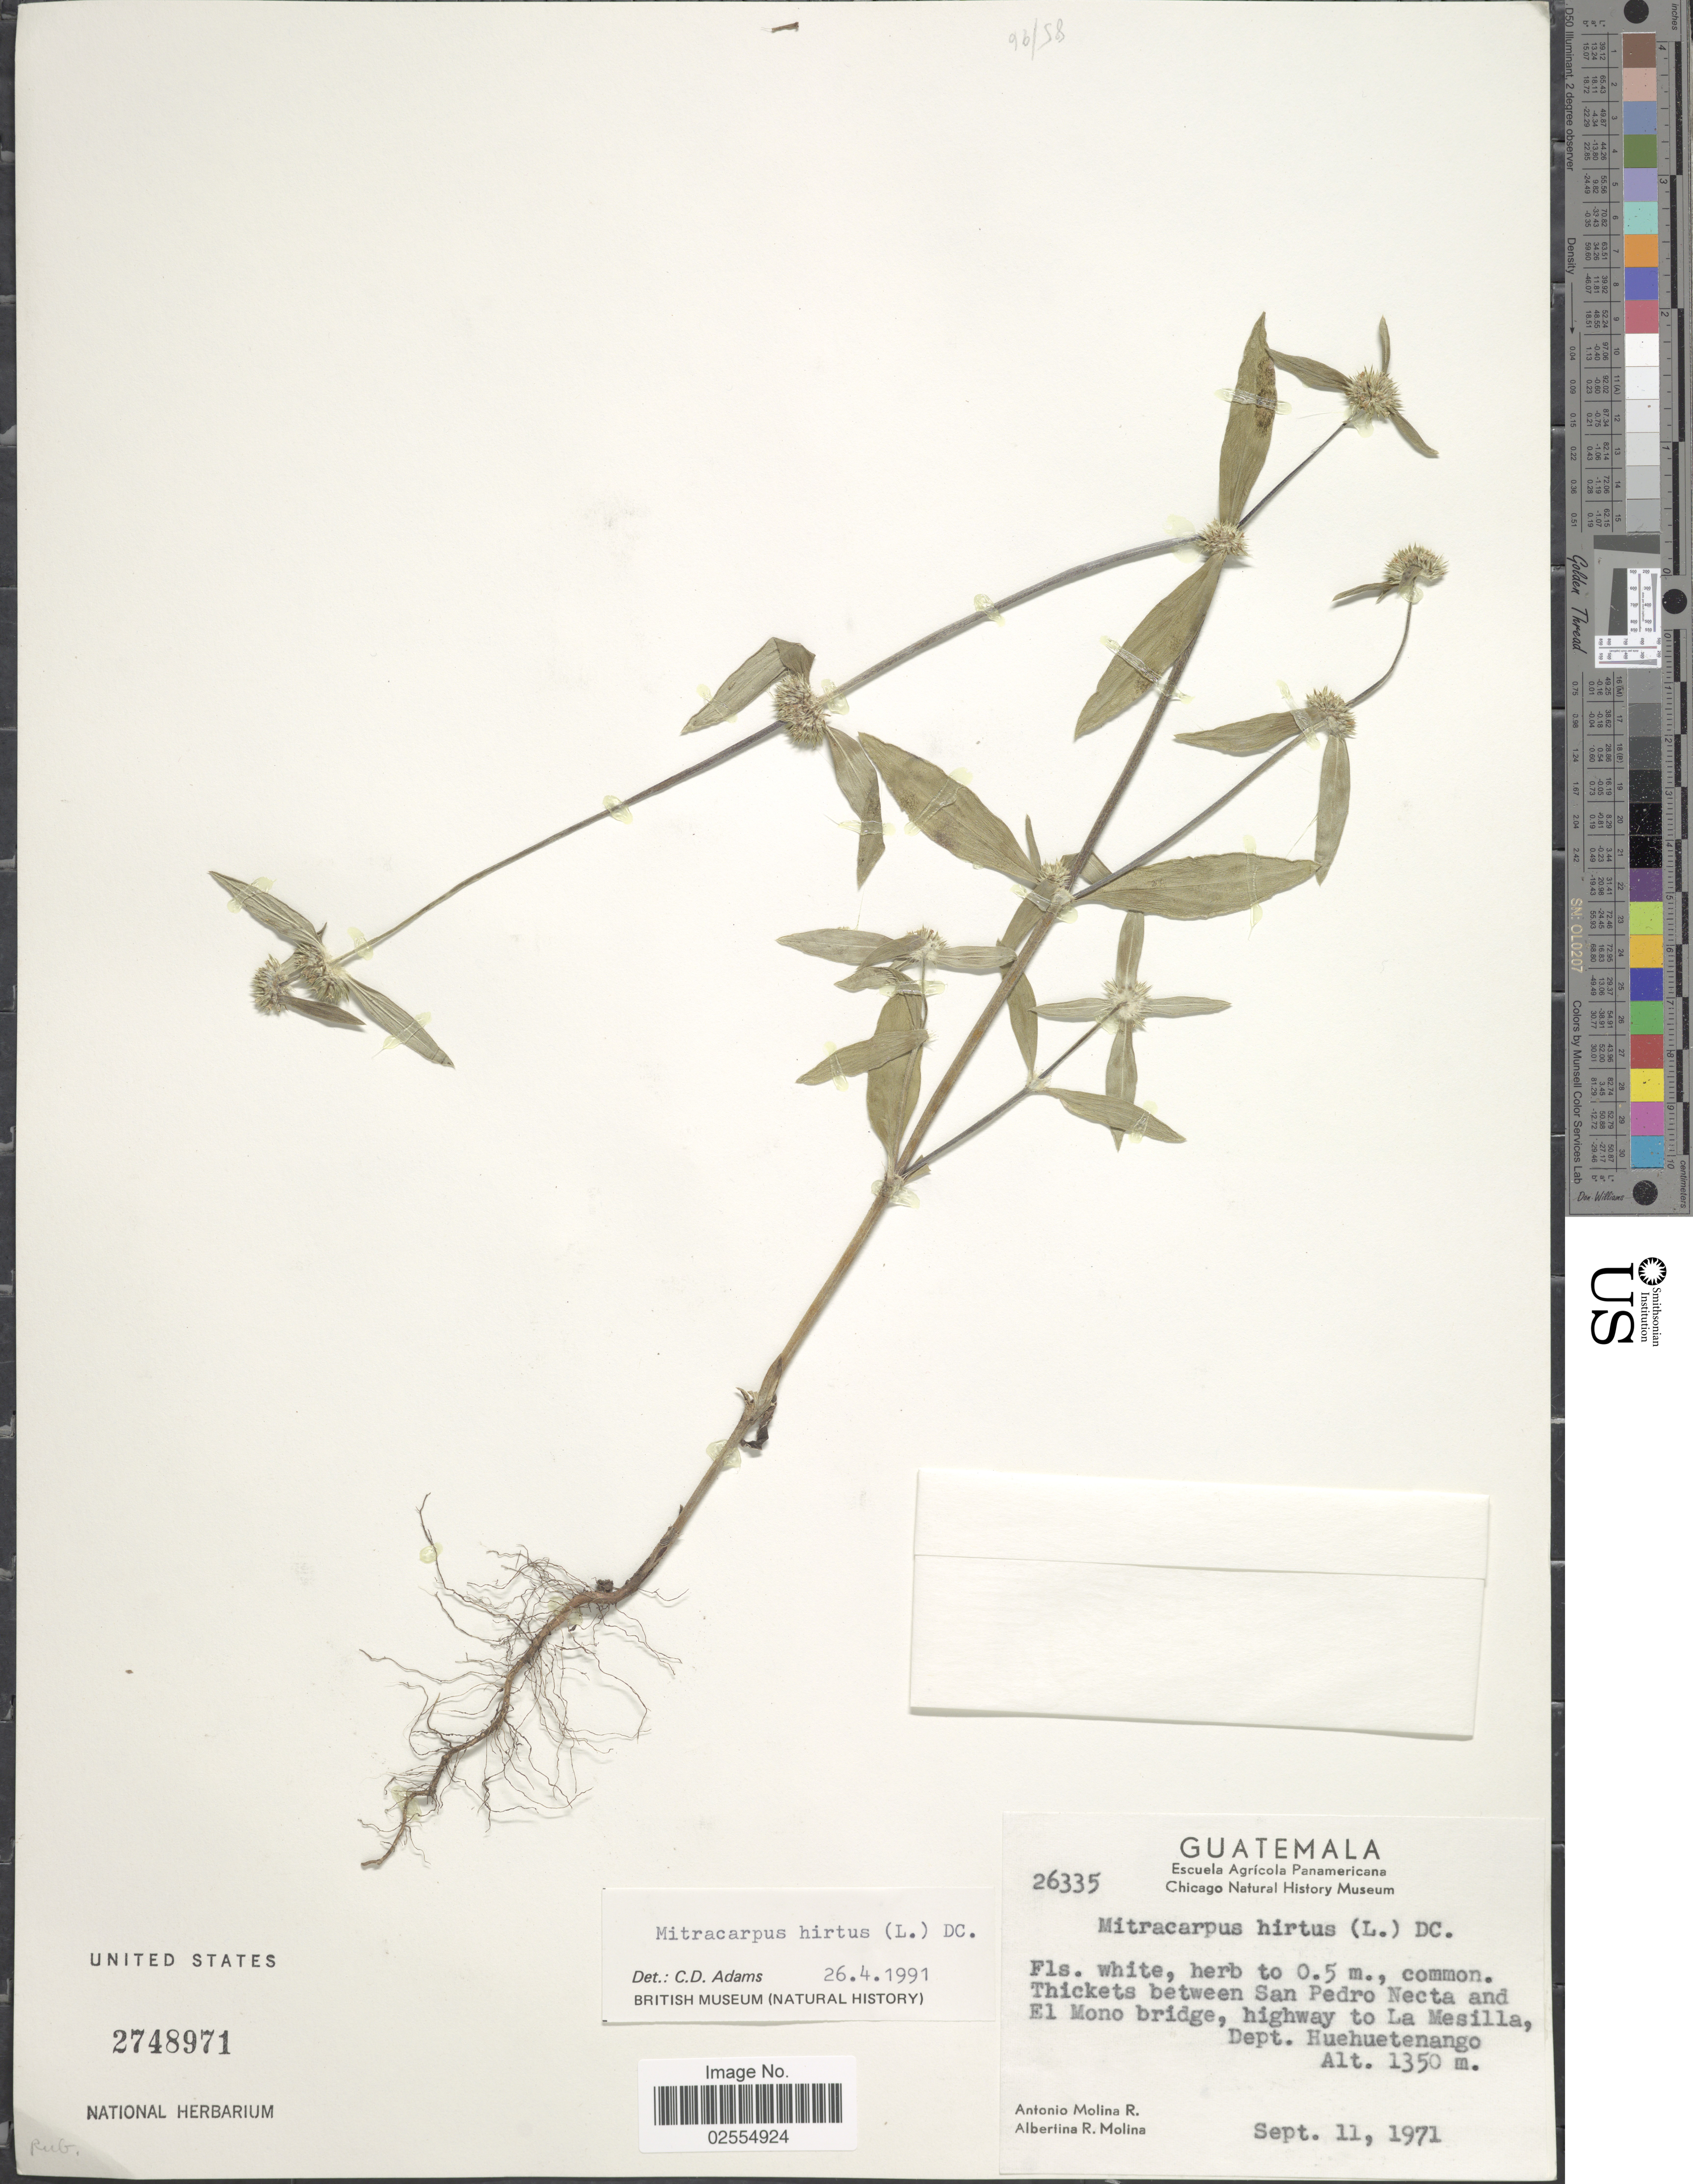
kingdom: Plantae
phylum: Tracheophyta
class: Magnoliopsida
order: Gentianales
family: Rubiaceae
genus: Mitracarpus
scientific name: Mitracarpus hirtus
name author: (L.) DC.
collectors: A. Molina R. & A. R. Molina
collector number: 26335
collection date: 1971-09-11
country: Guatemala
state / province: Huehuetenango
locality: Between San Pedro Necta and El Mono bridge, highway to La Mesilla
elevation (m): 1350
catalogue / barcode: US 2748971